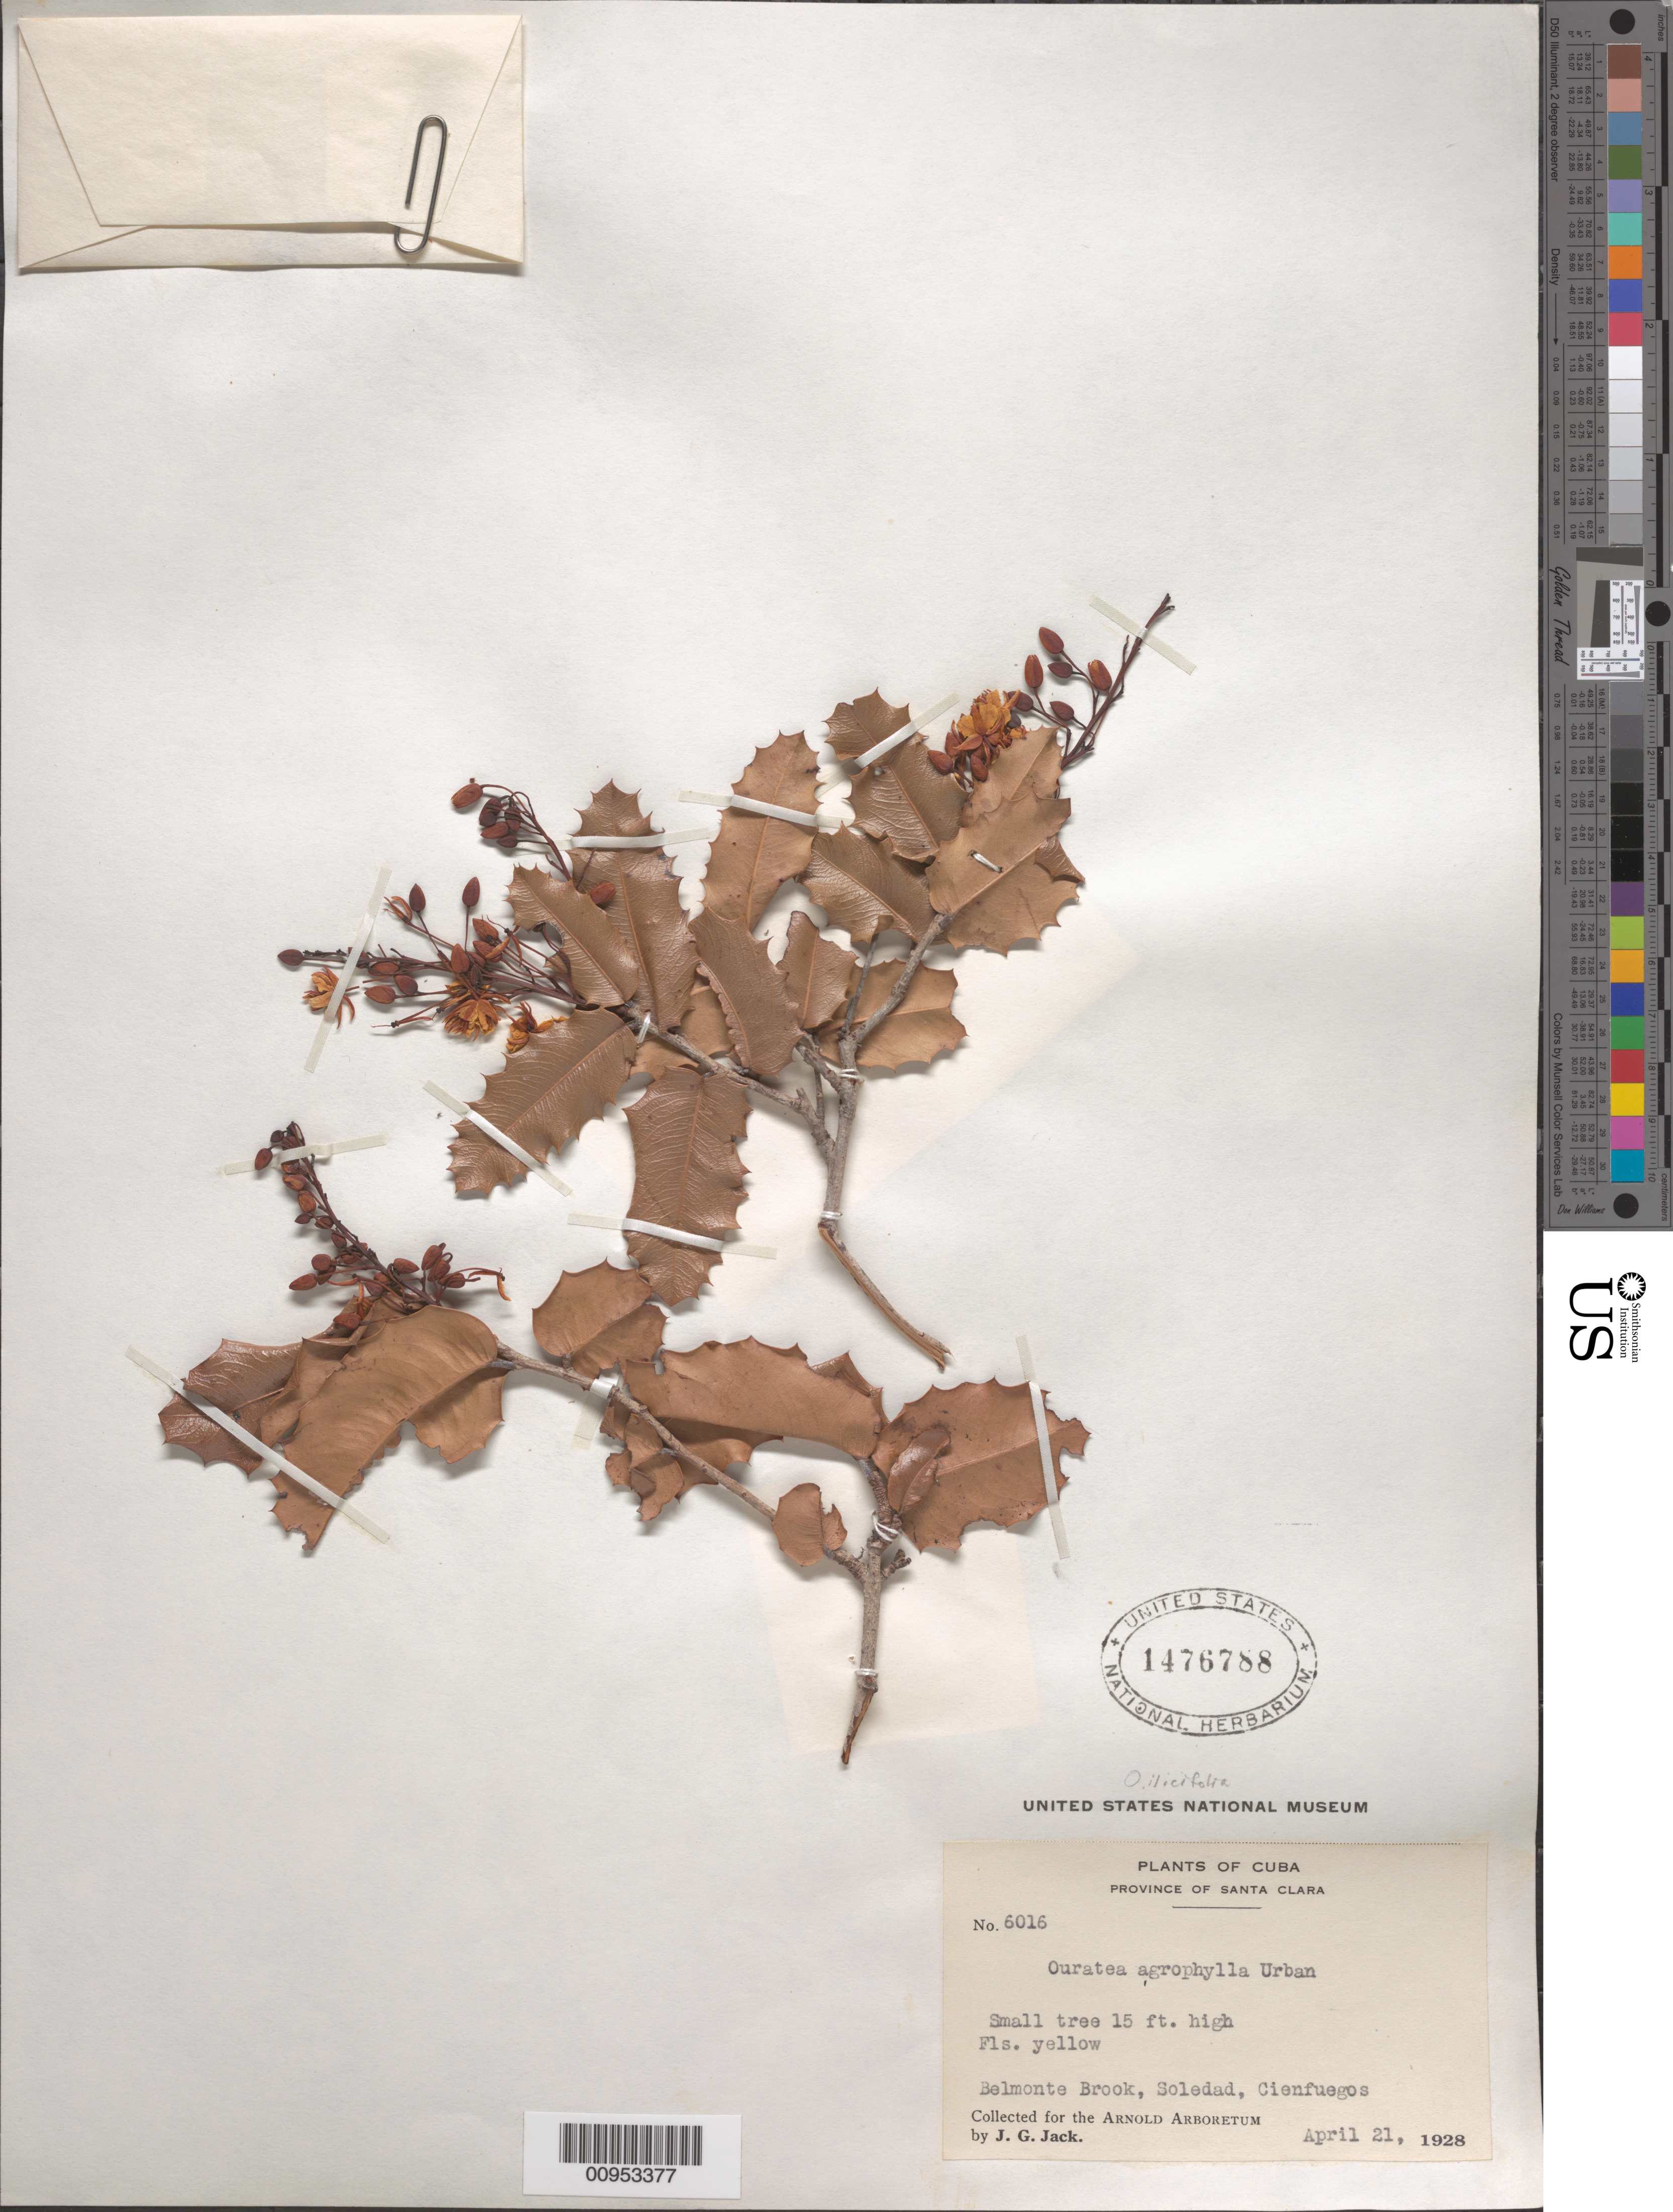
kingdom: Plantae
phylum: Tracheophyta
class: Magnoliopsida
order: Malpighiales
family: Ochnaceae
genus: Ouratea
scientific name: Ouratea ilicifolia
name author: (DC.) Baill.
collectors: J. G. Jack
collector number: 6016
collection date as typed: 21 Apr 1928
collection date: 1928-04-21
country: Cuba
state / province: Cienfuegos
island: Cuba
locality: Belmonte Brook, Soledad, Cienfuegos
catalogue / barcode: US 1476788